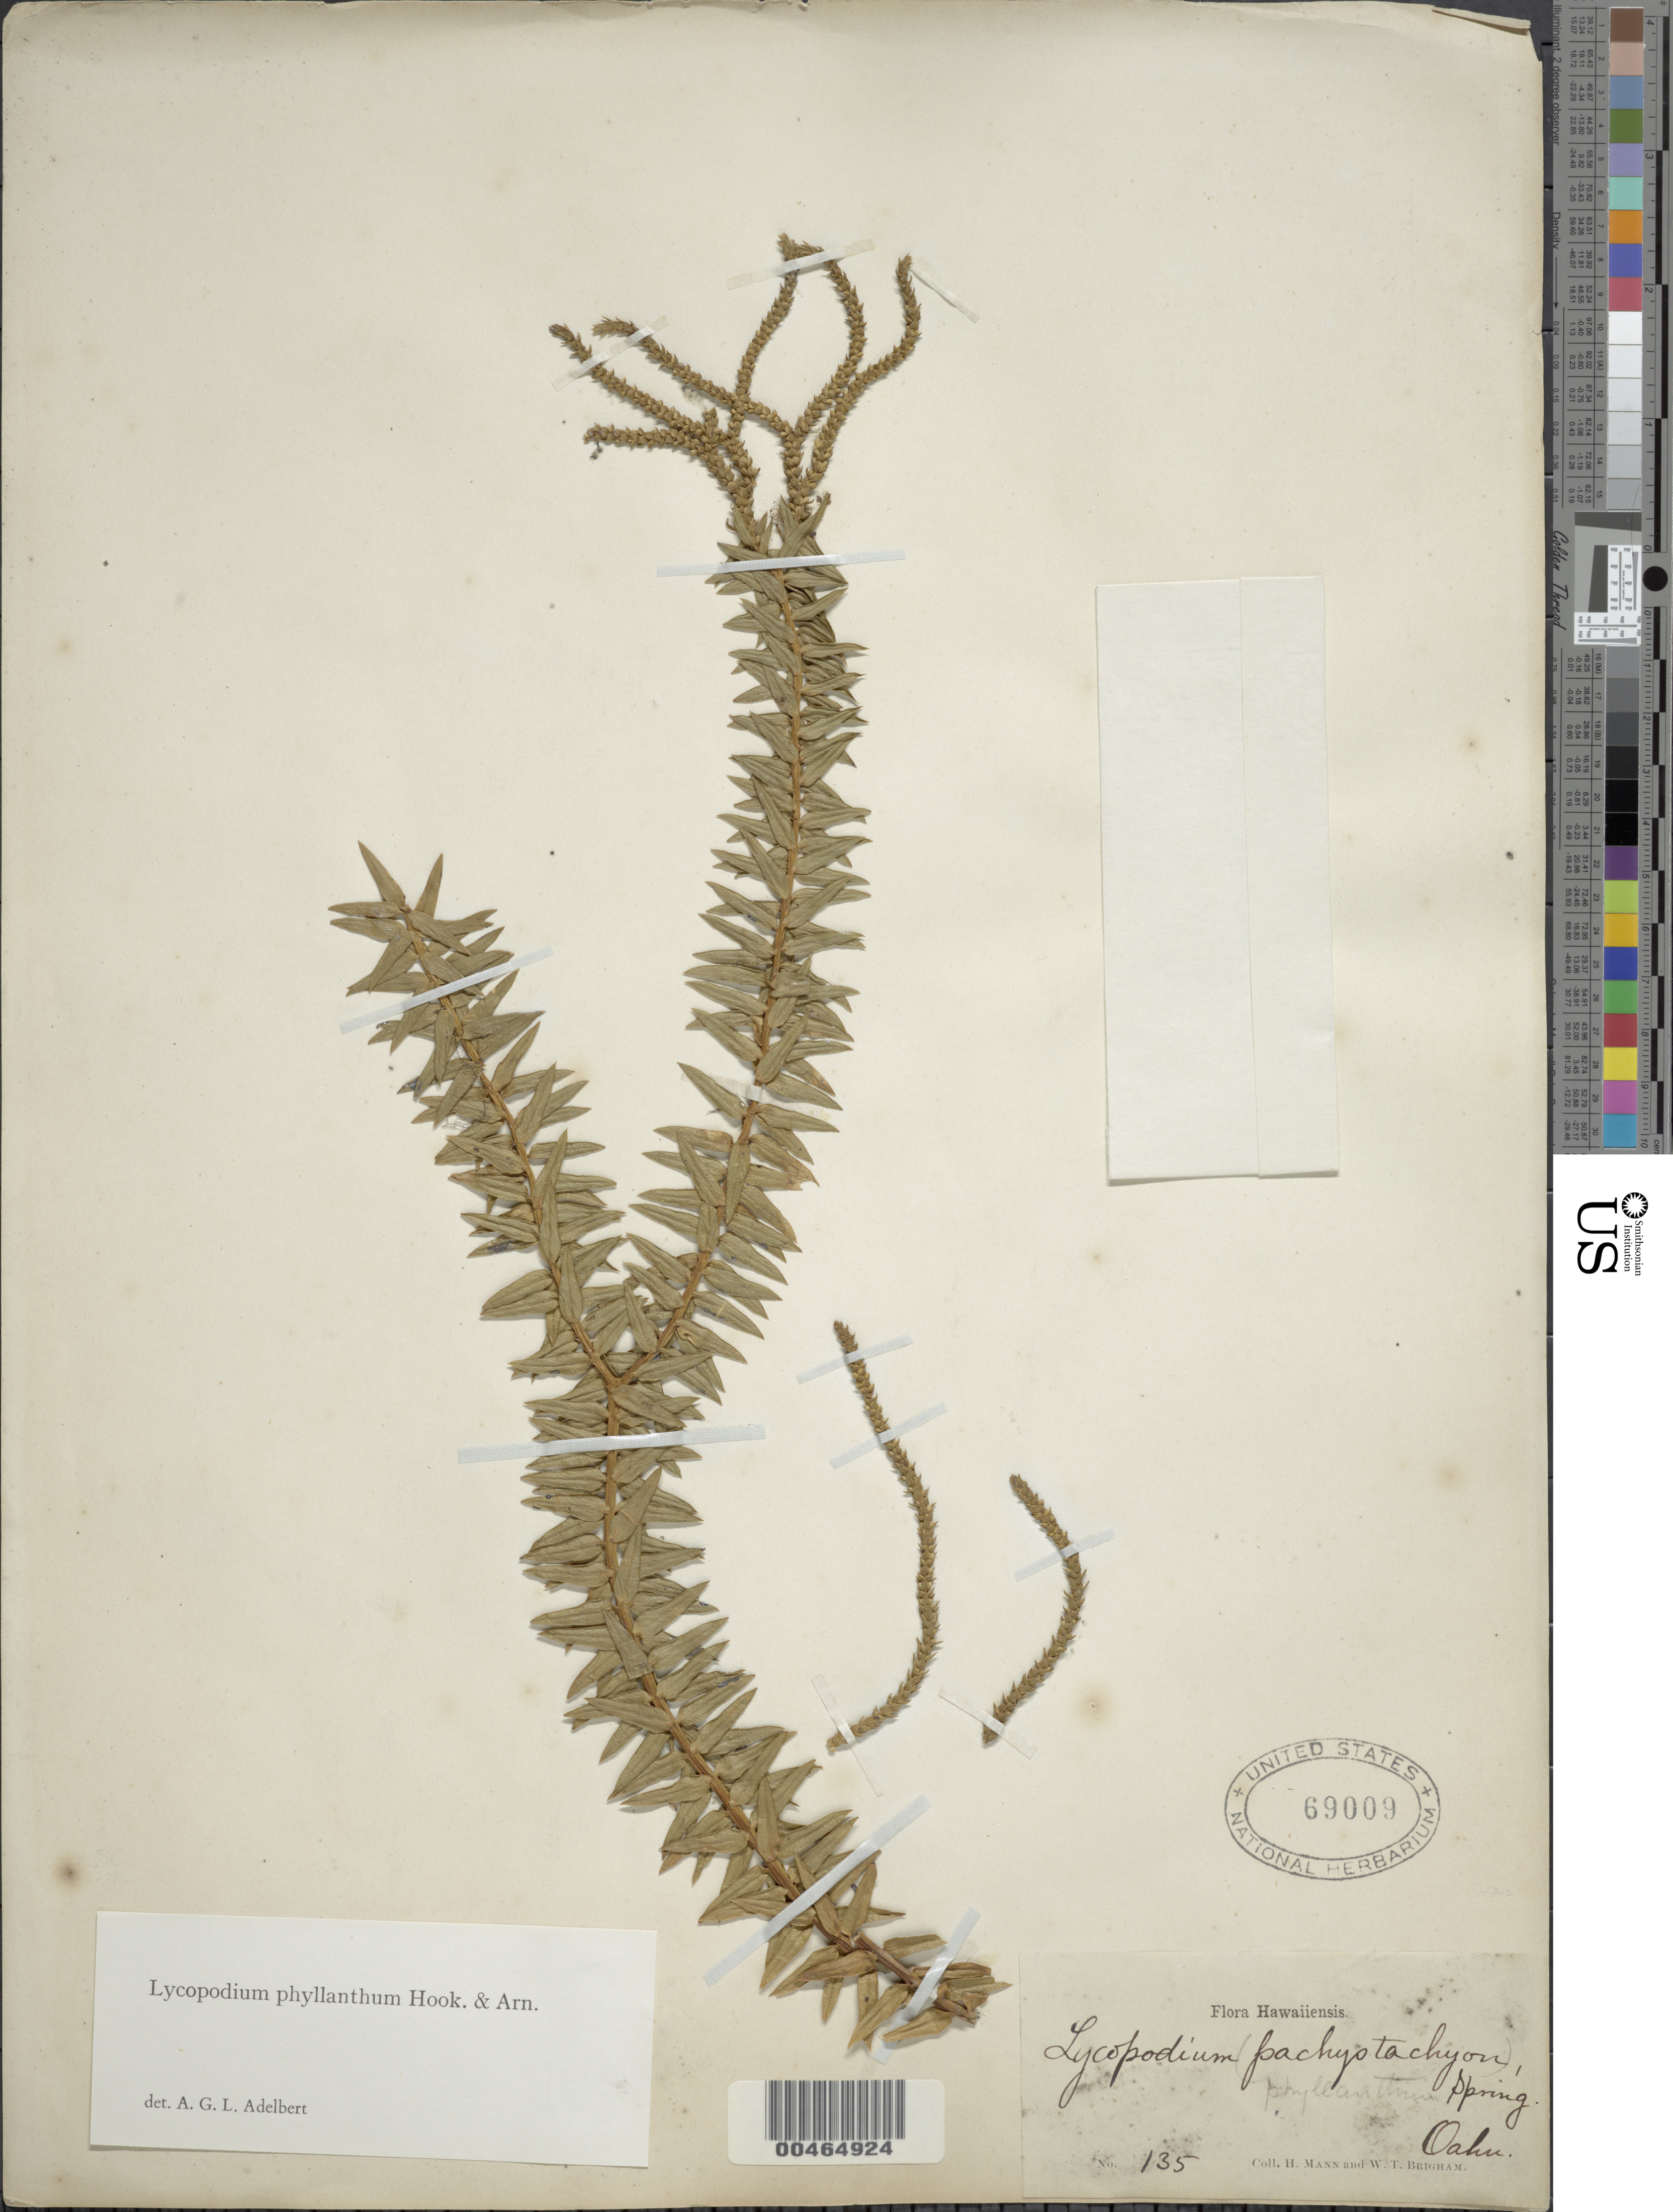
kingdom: Plantae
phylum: Tracheophyta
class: Lycopodiopsida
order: Lycopodiales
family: Lycopodiaceae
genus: Phlegmariurus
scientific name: Phlegmariurus phyllanthus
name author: (Hook. & Arn.) R.D. Dixit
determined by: Field, A. R.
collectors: H. Mann & W. T. Brigham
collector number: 135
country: United States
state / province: Hawaii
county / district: Honolulu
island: Oahu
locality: Oahu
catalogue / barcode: US 69009